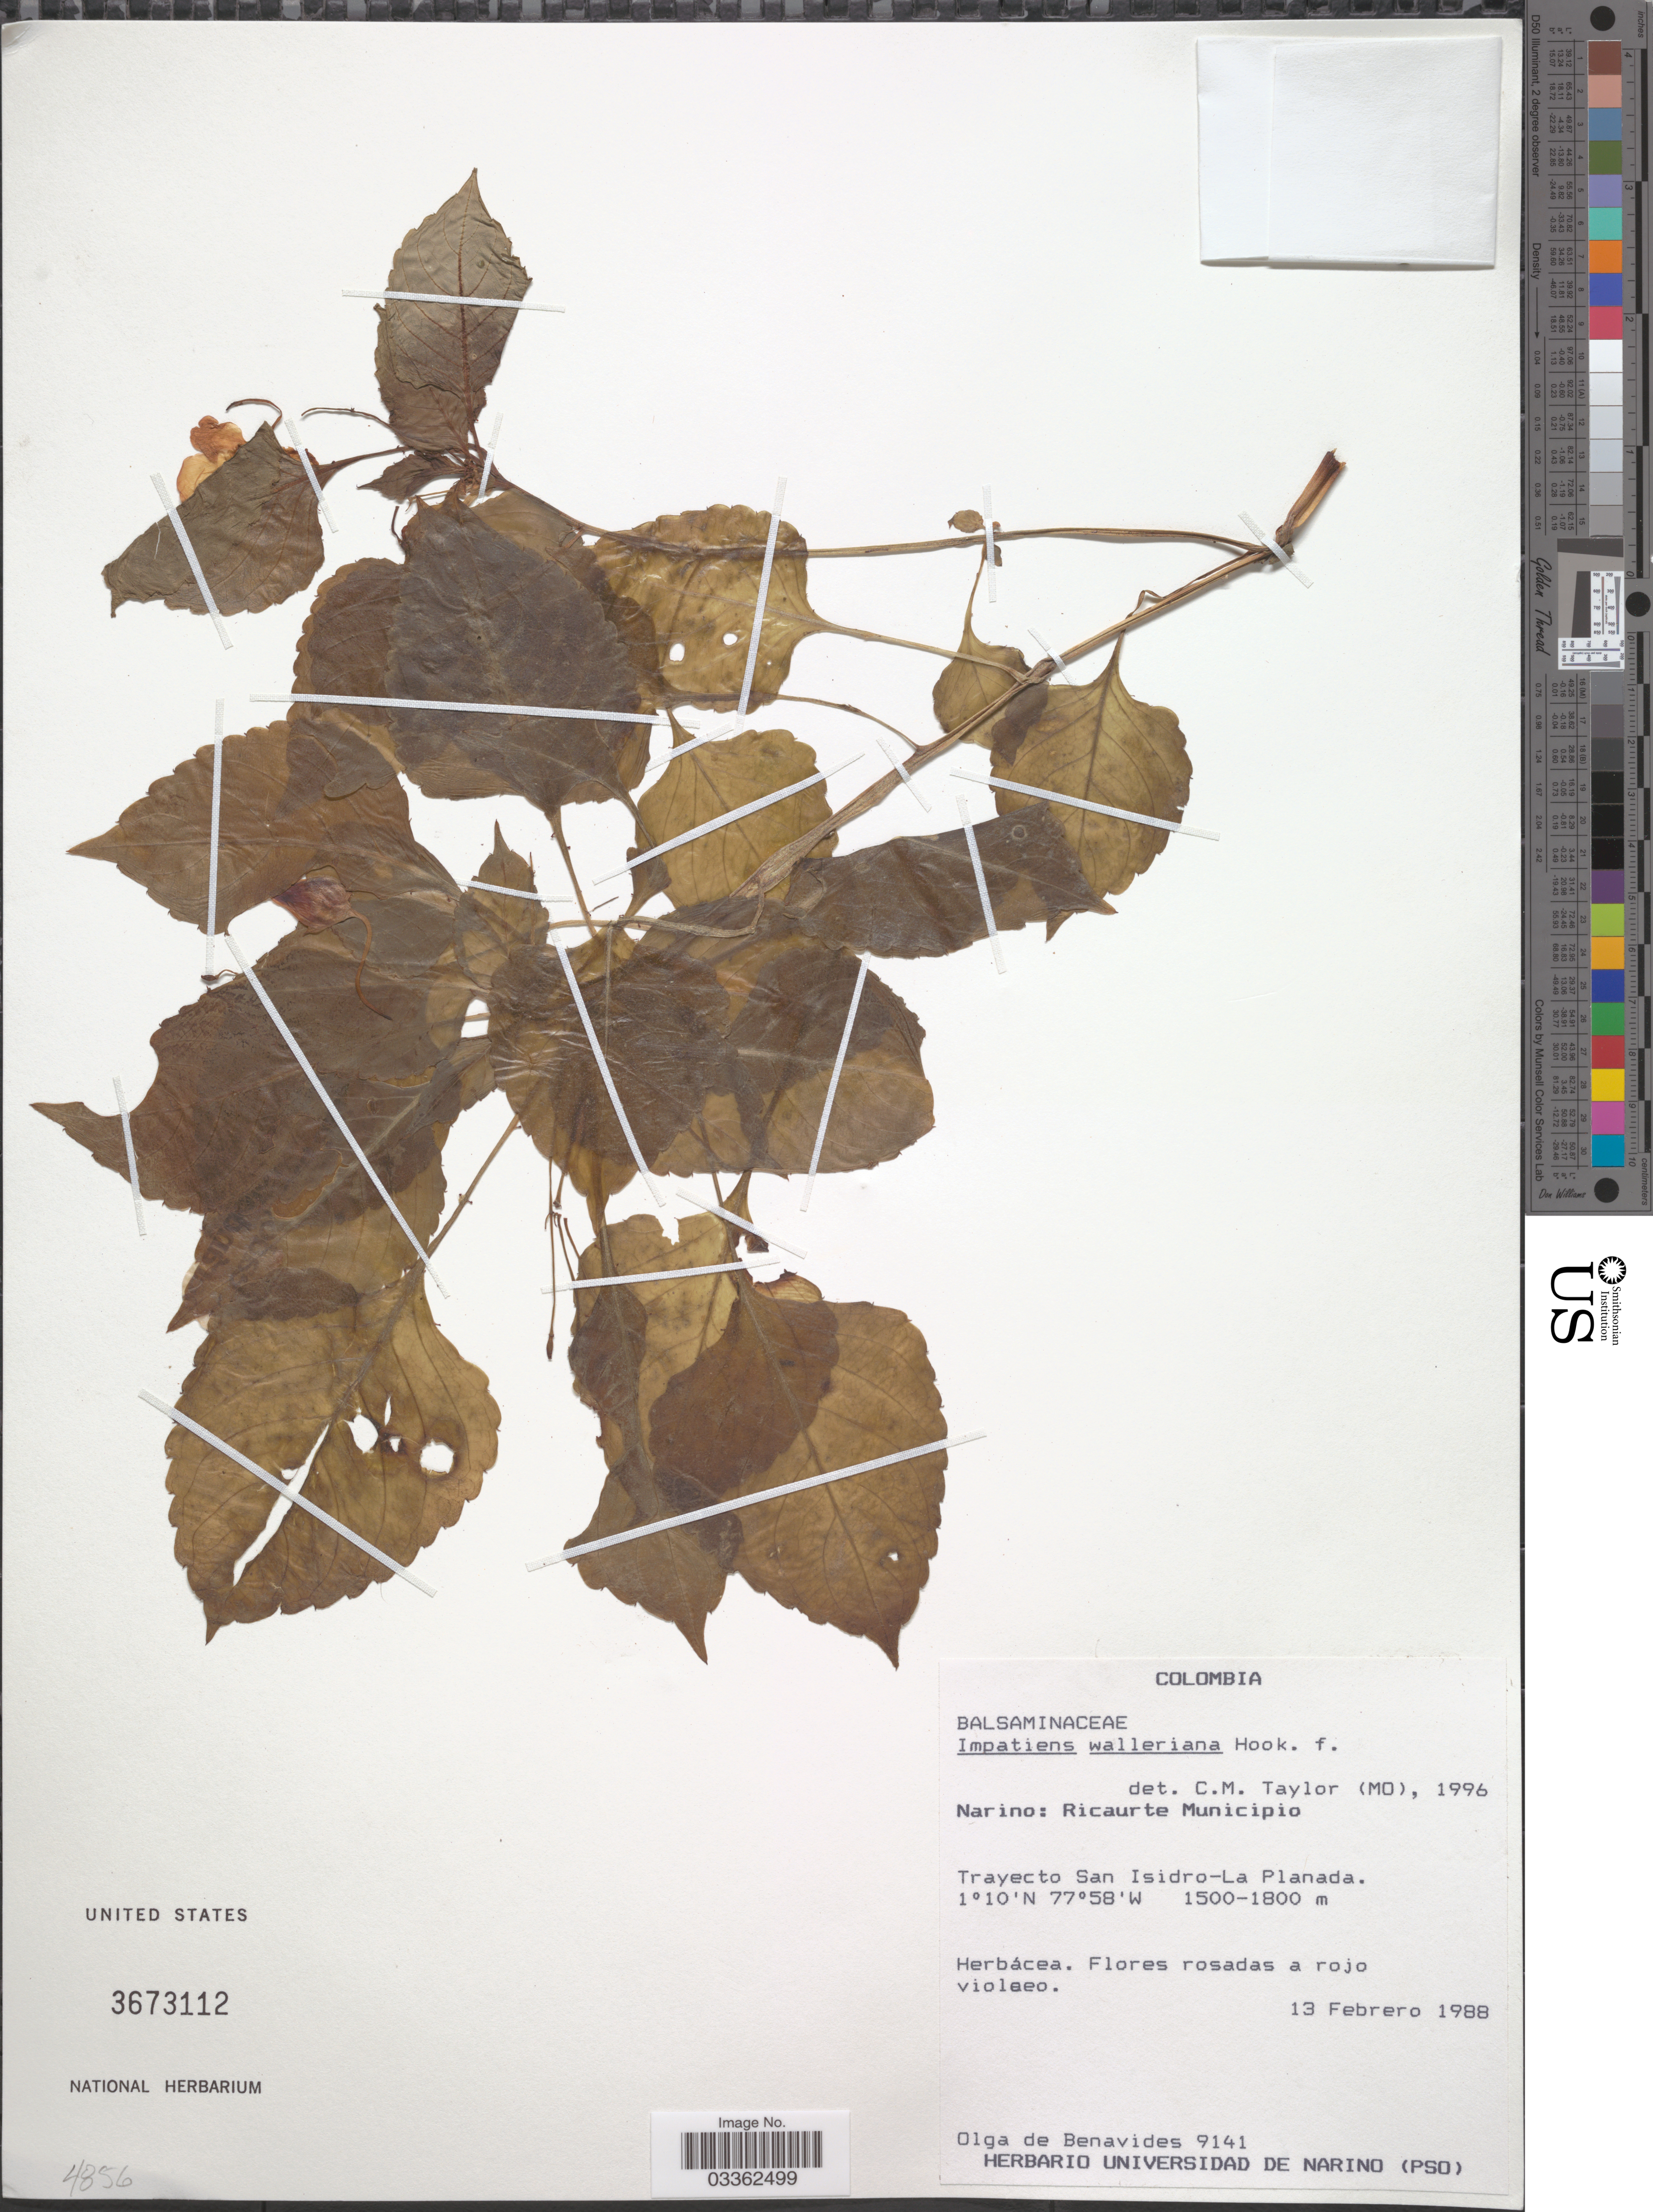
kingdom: Plantae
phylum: Tracheophyta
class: Magnoliopsida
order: Ericales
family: Balsaminaceae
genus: Impatiens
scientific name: Impatiens walleriana 'Super Elfin Red'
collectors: Olga S. de Benavides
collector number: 9141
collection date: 1988-02-13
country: Colombia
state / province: Nariño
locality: Ricaurte Municipio. Trayecto San Isidro-La Planada.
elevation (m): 1500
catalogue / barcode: US 3673112